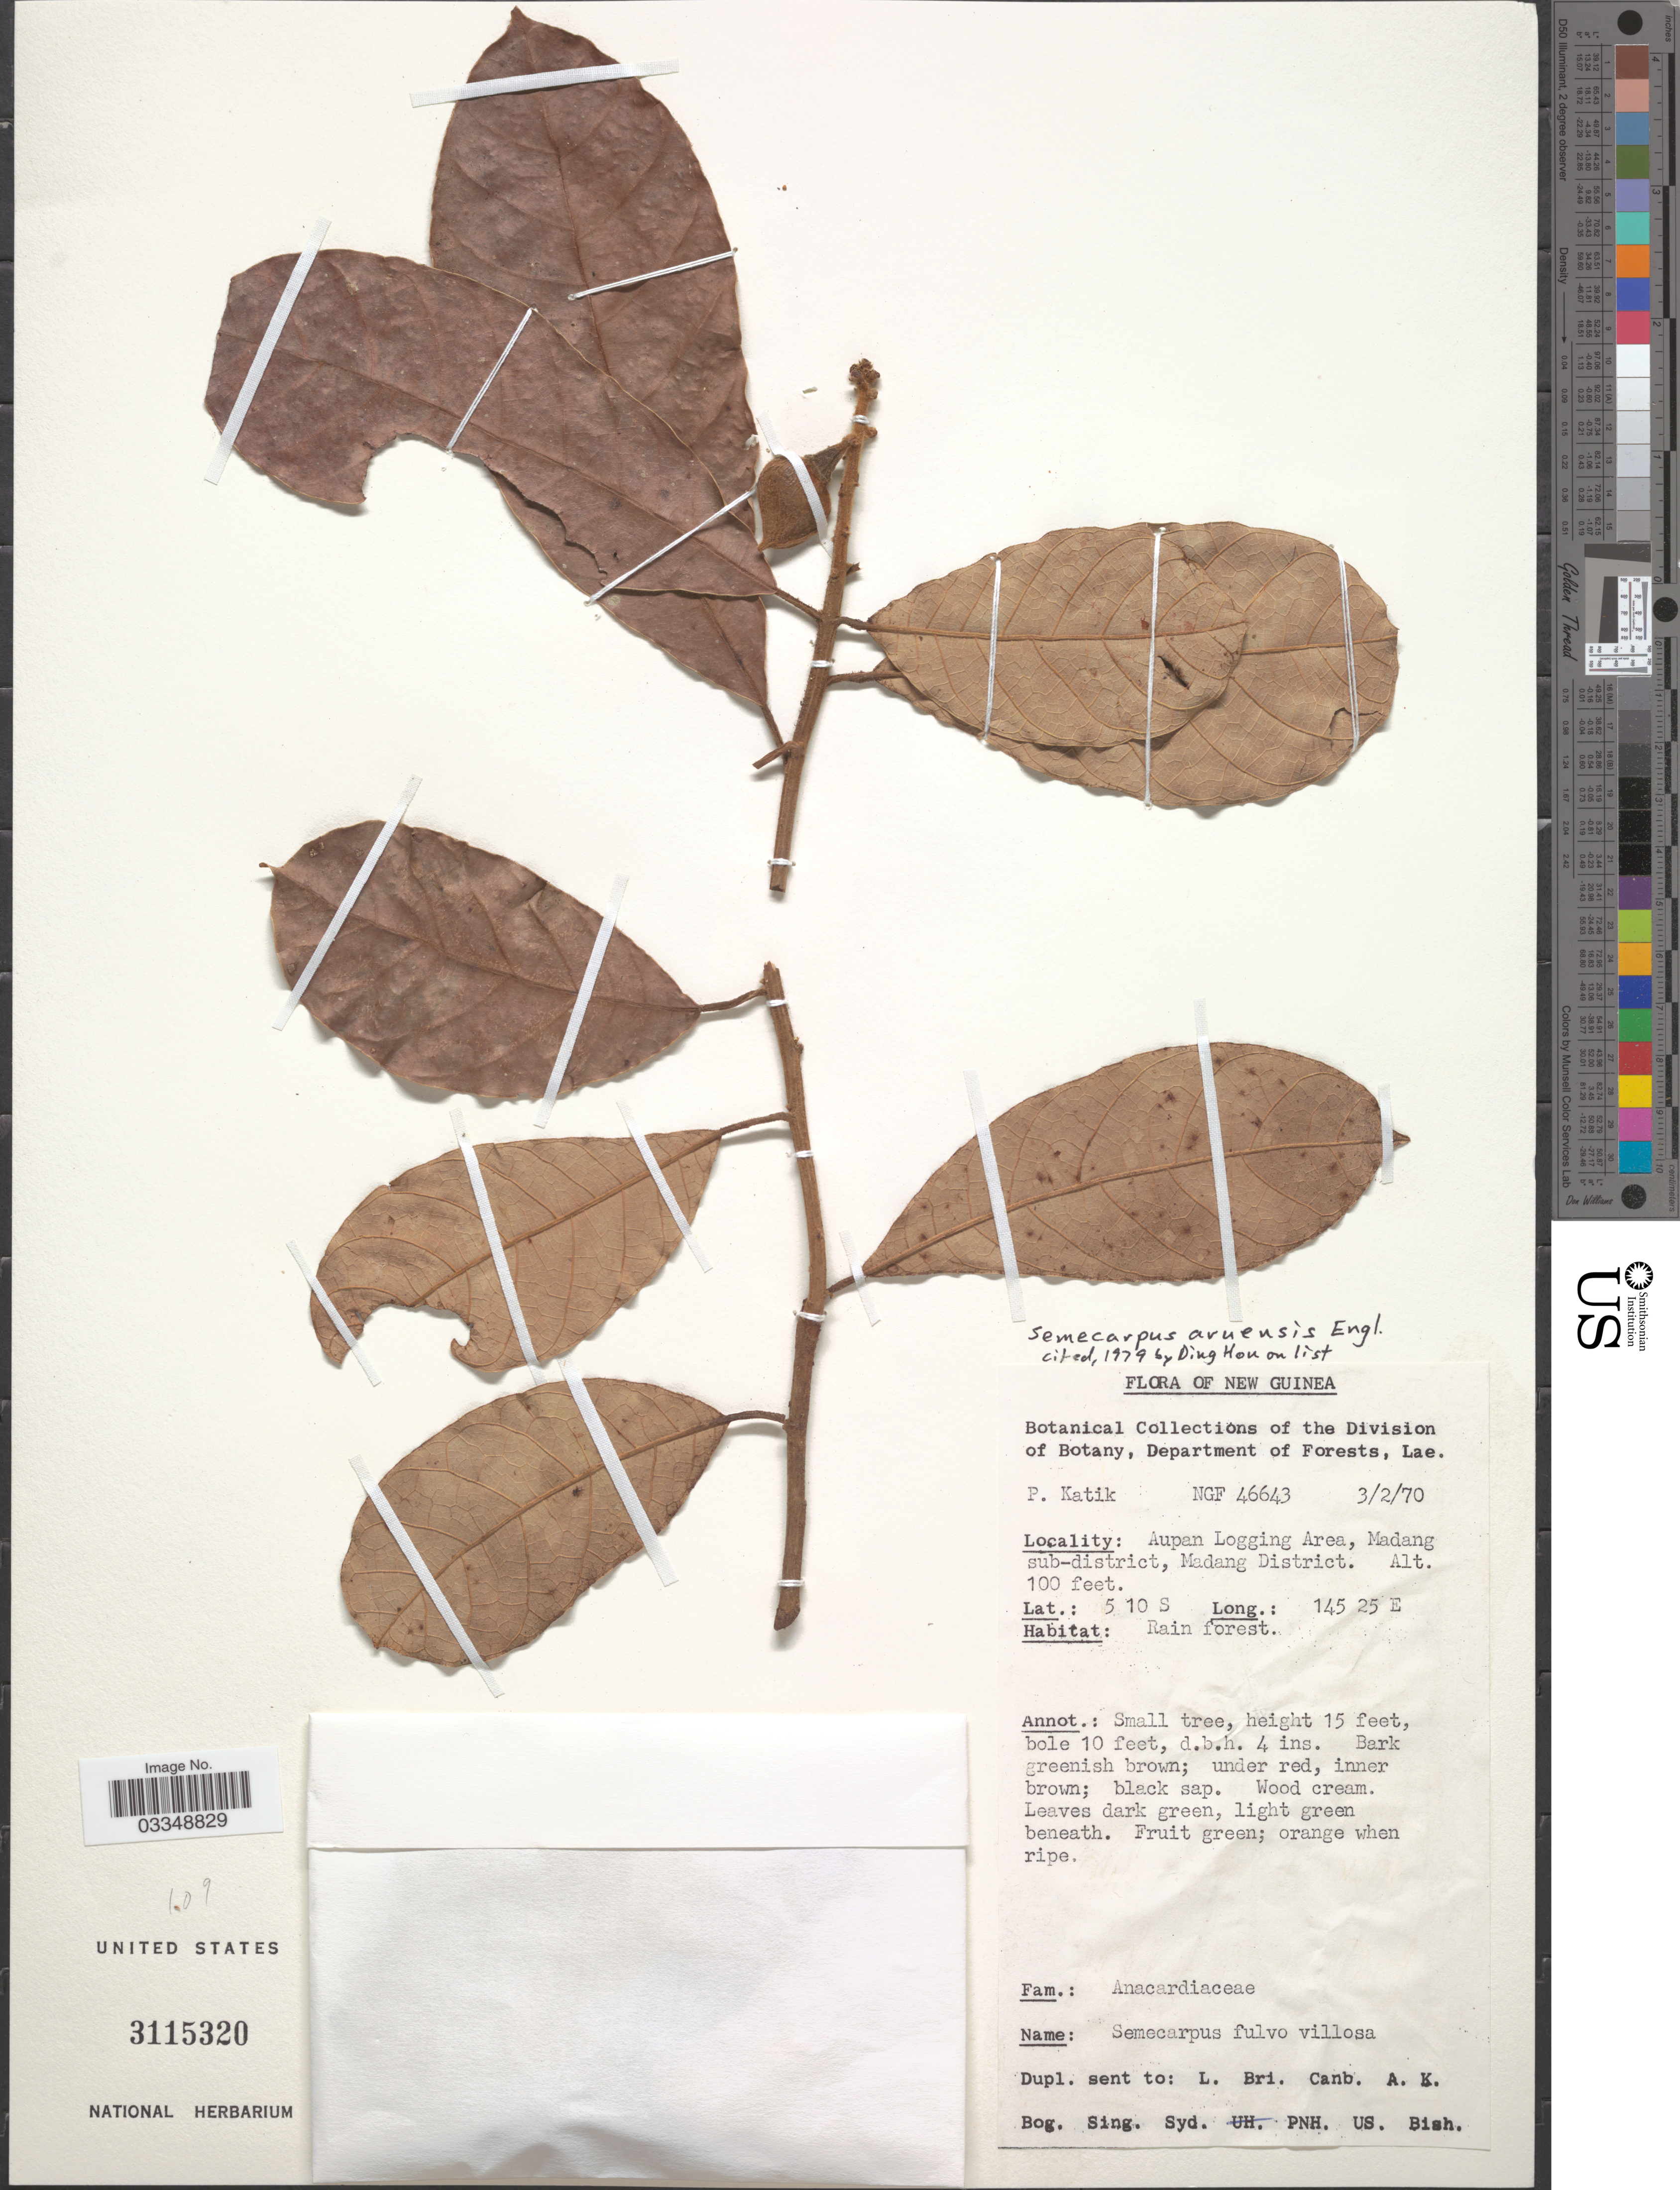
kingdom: Plantae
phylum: Tracheophyta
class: Magnoliopsida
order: Sapindales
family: Anacardiaceae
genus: Semecarpus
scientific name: Semecarpus aruensis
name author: Engl.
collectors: P. Katik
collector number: NGF 46643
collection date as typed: Transcribed d/m/y: 3/2/70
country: Papua New Guinea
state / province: Madang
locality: New Guinea. Aupan Logging Area, Madang sub-district, Madang District.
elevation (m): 30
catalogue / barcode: US 3115320